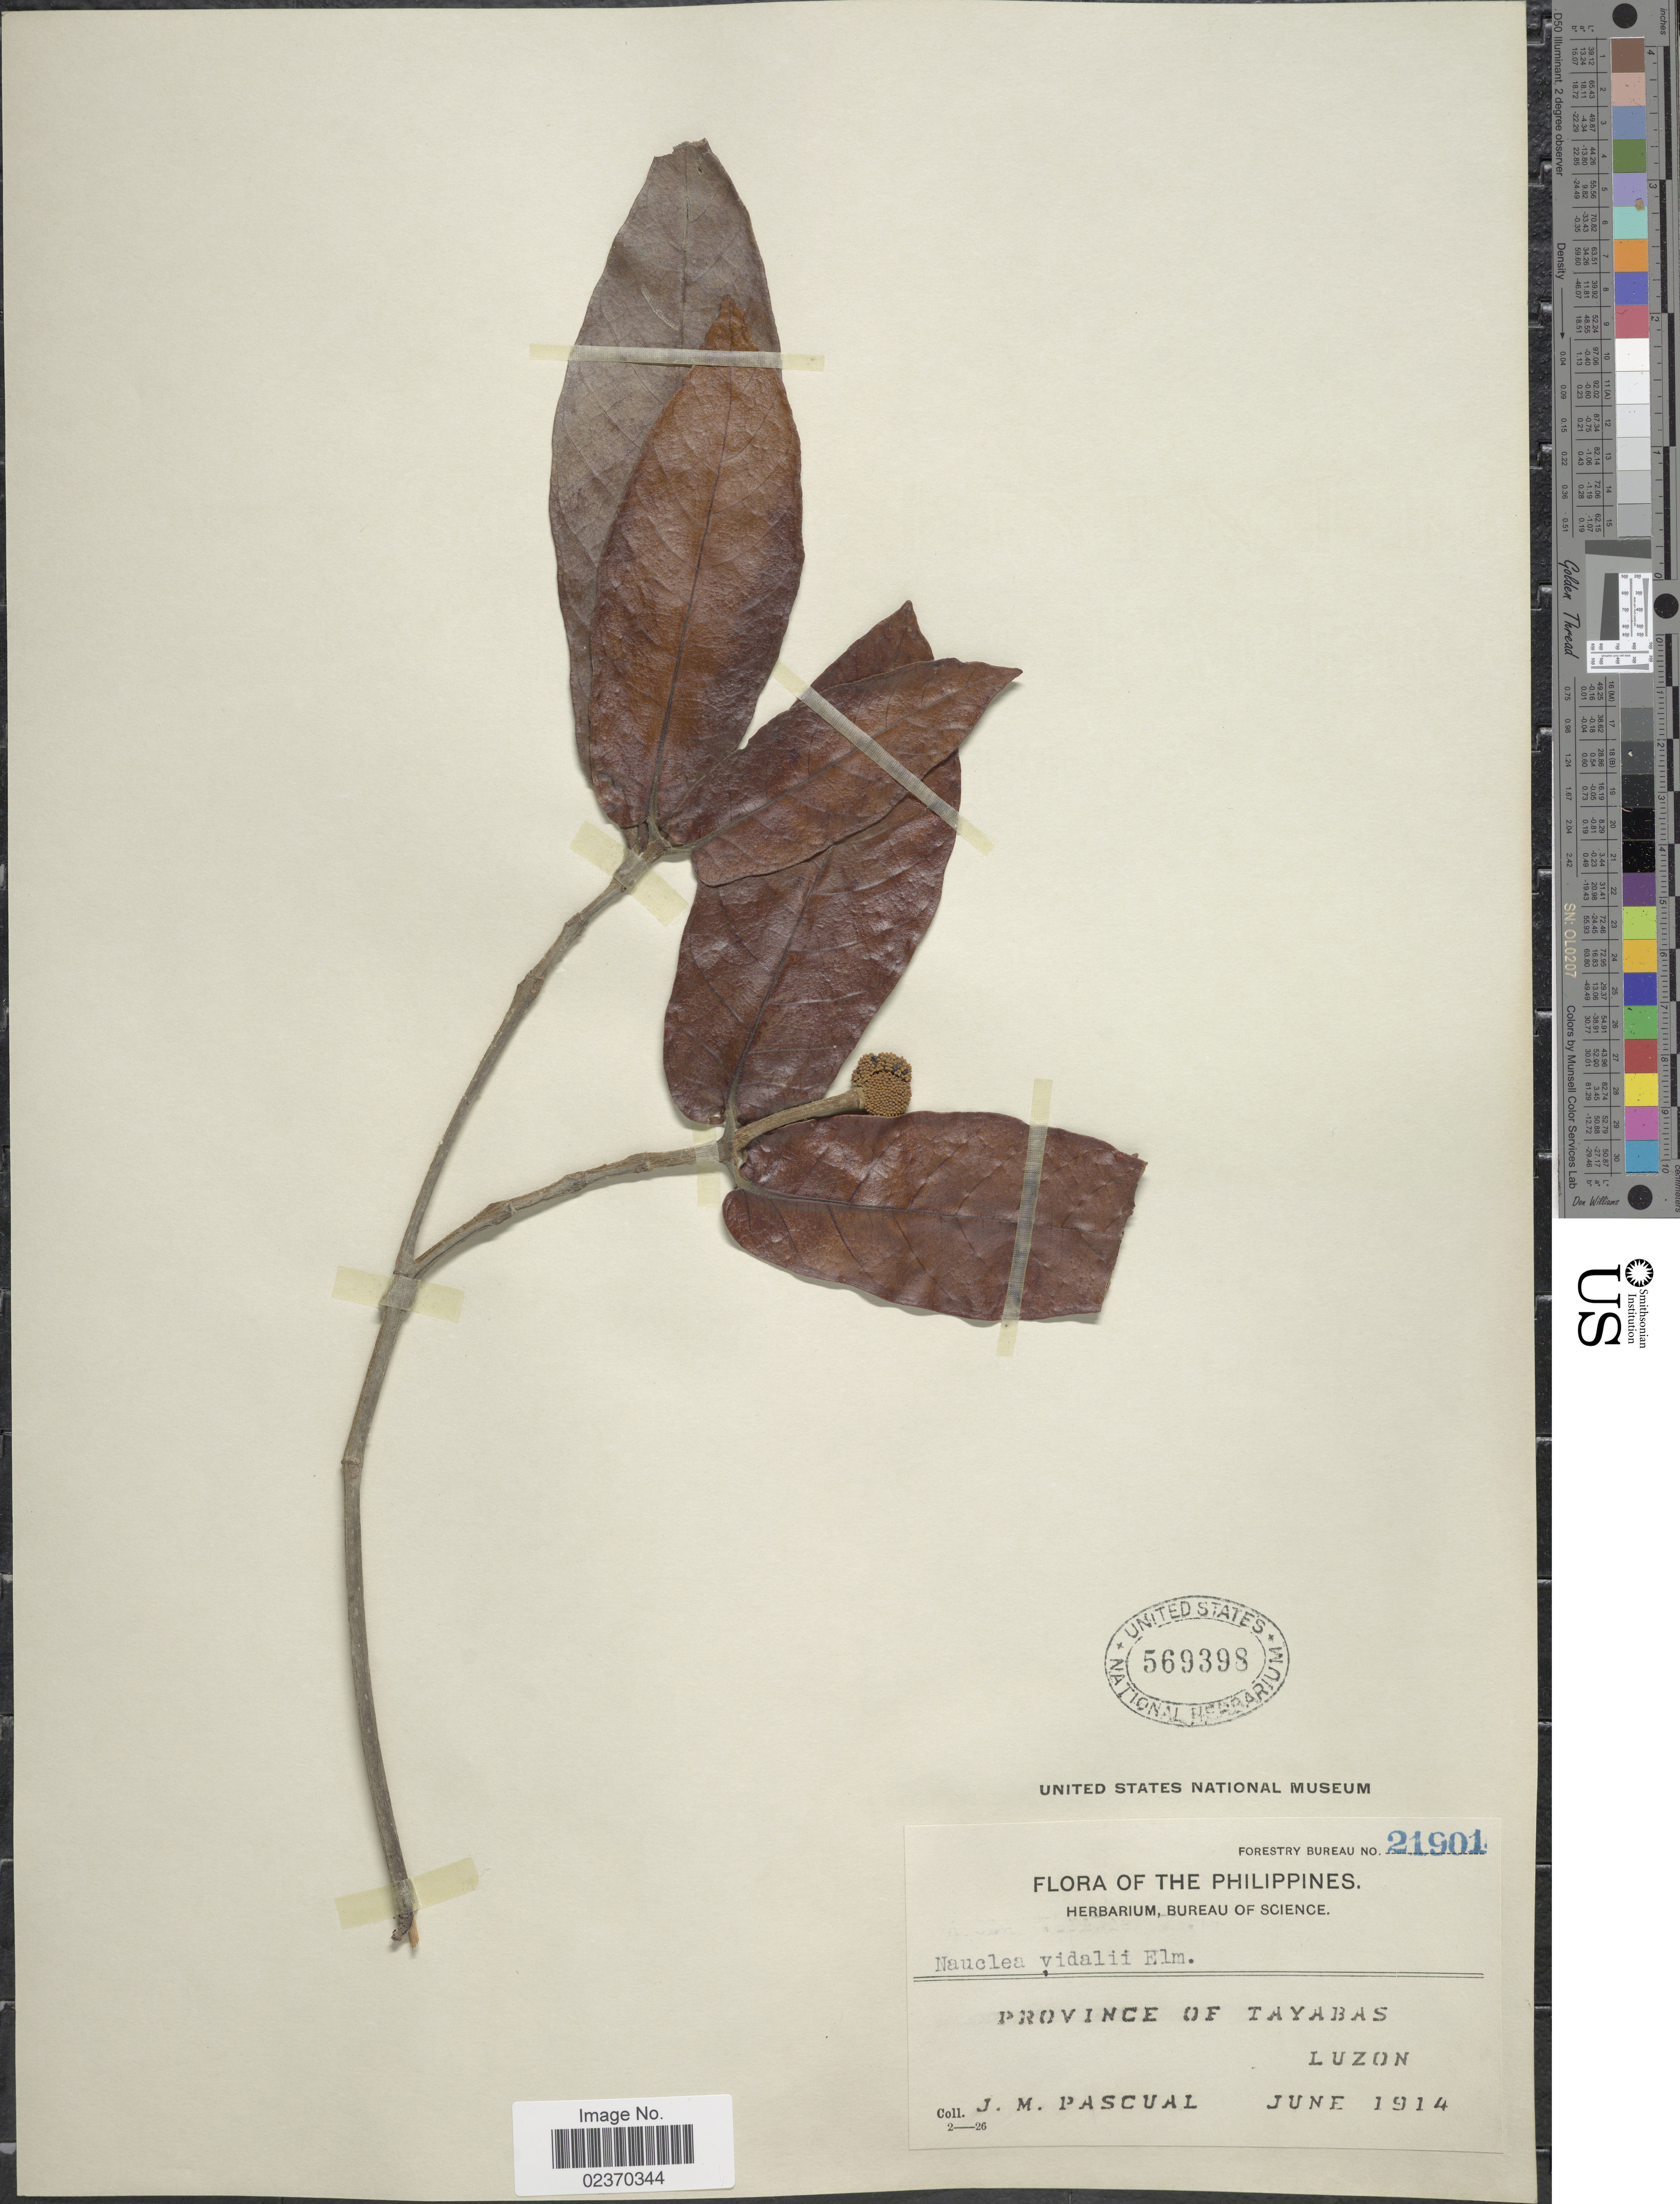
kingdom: Plantae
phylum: Tracheophyta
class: Magnoliopsida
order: Gentianales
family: Rubiaceae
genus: Neonauclea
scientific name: Neonauclea vidalii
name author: (Elmer) Merr.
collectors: J. Pascual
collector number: Forestry Bureau 21901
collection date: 1914-06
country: Philippines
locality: Province of Tayabasl, Luzon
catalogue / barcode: US 569398